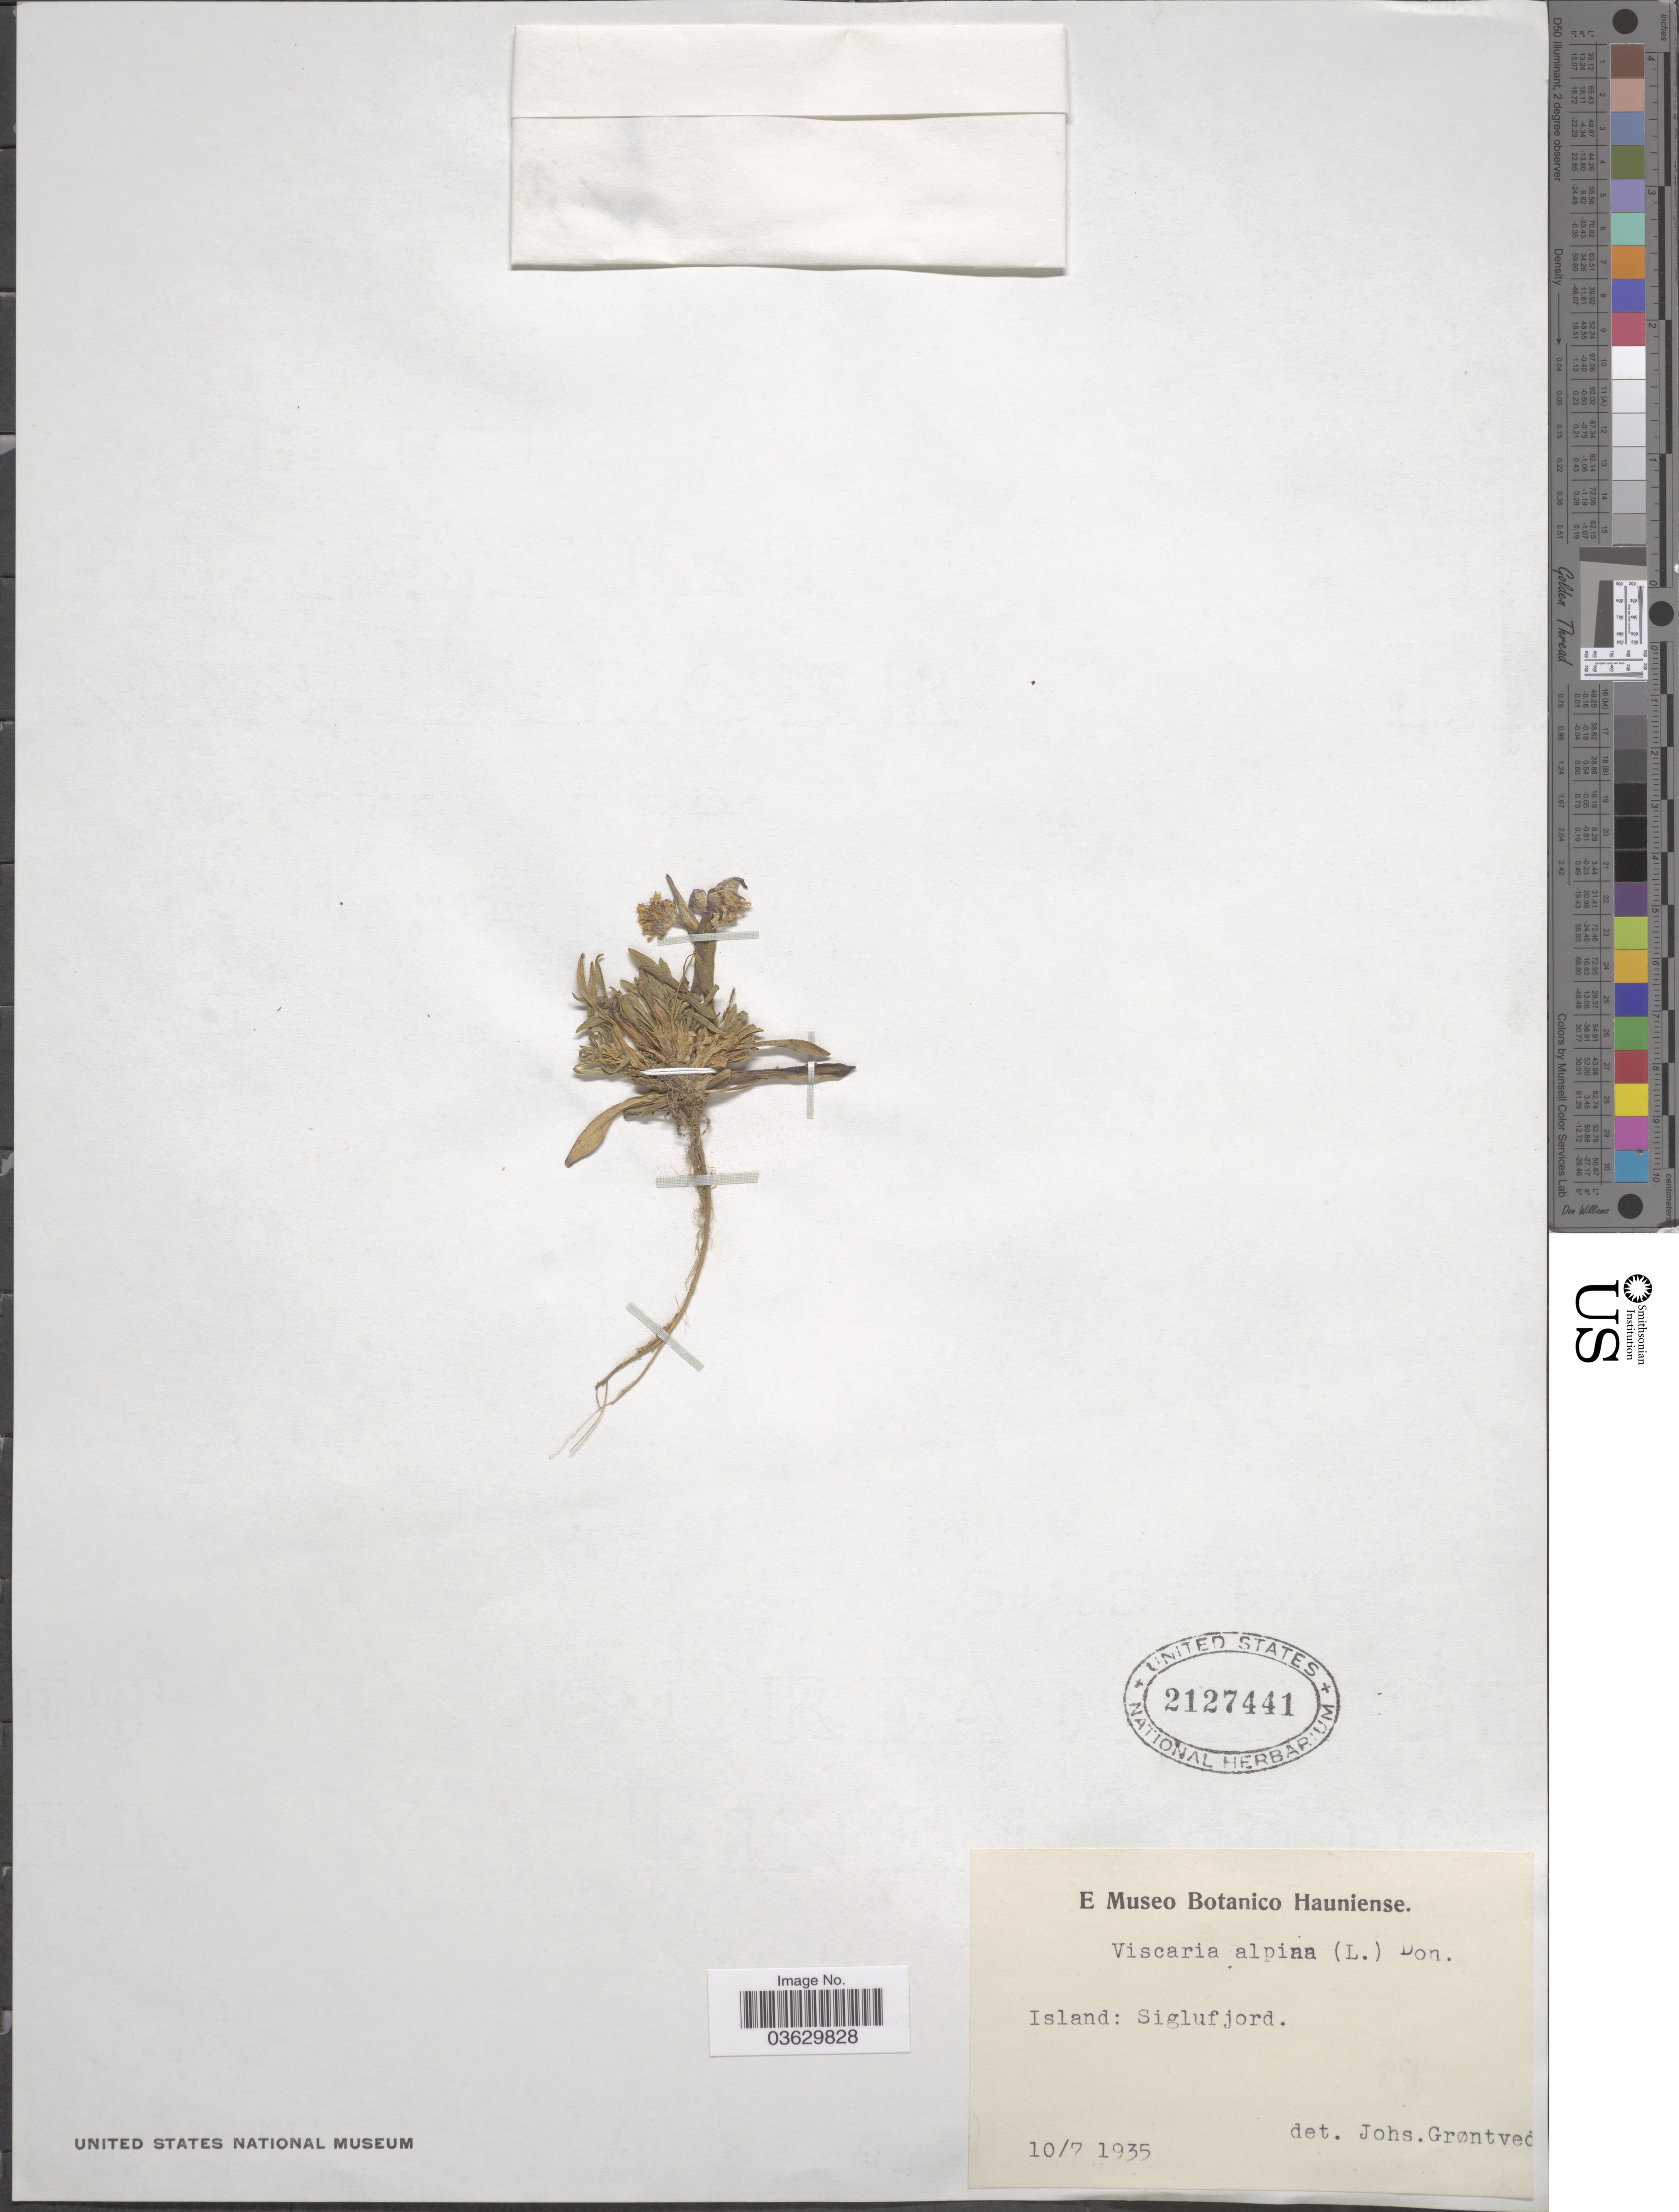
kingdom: Plantae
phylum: Tracheophyta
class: Magnoliopsida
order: Caryophyllales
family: Caryophyllaceae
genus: Viscaria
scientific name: Viscaria alpina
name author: (L.) G. Don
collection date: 1935-07-10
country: Iceland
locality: Island: Siglufjord.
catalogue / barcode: US 2127441